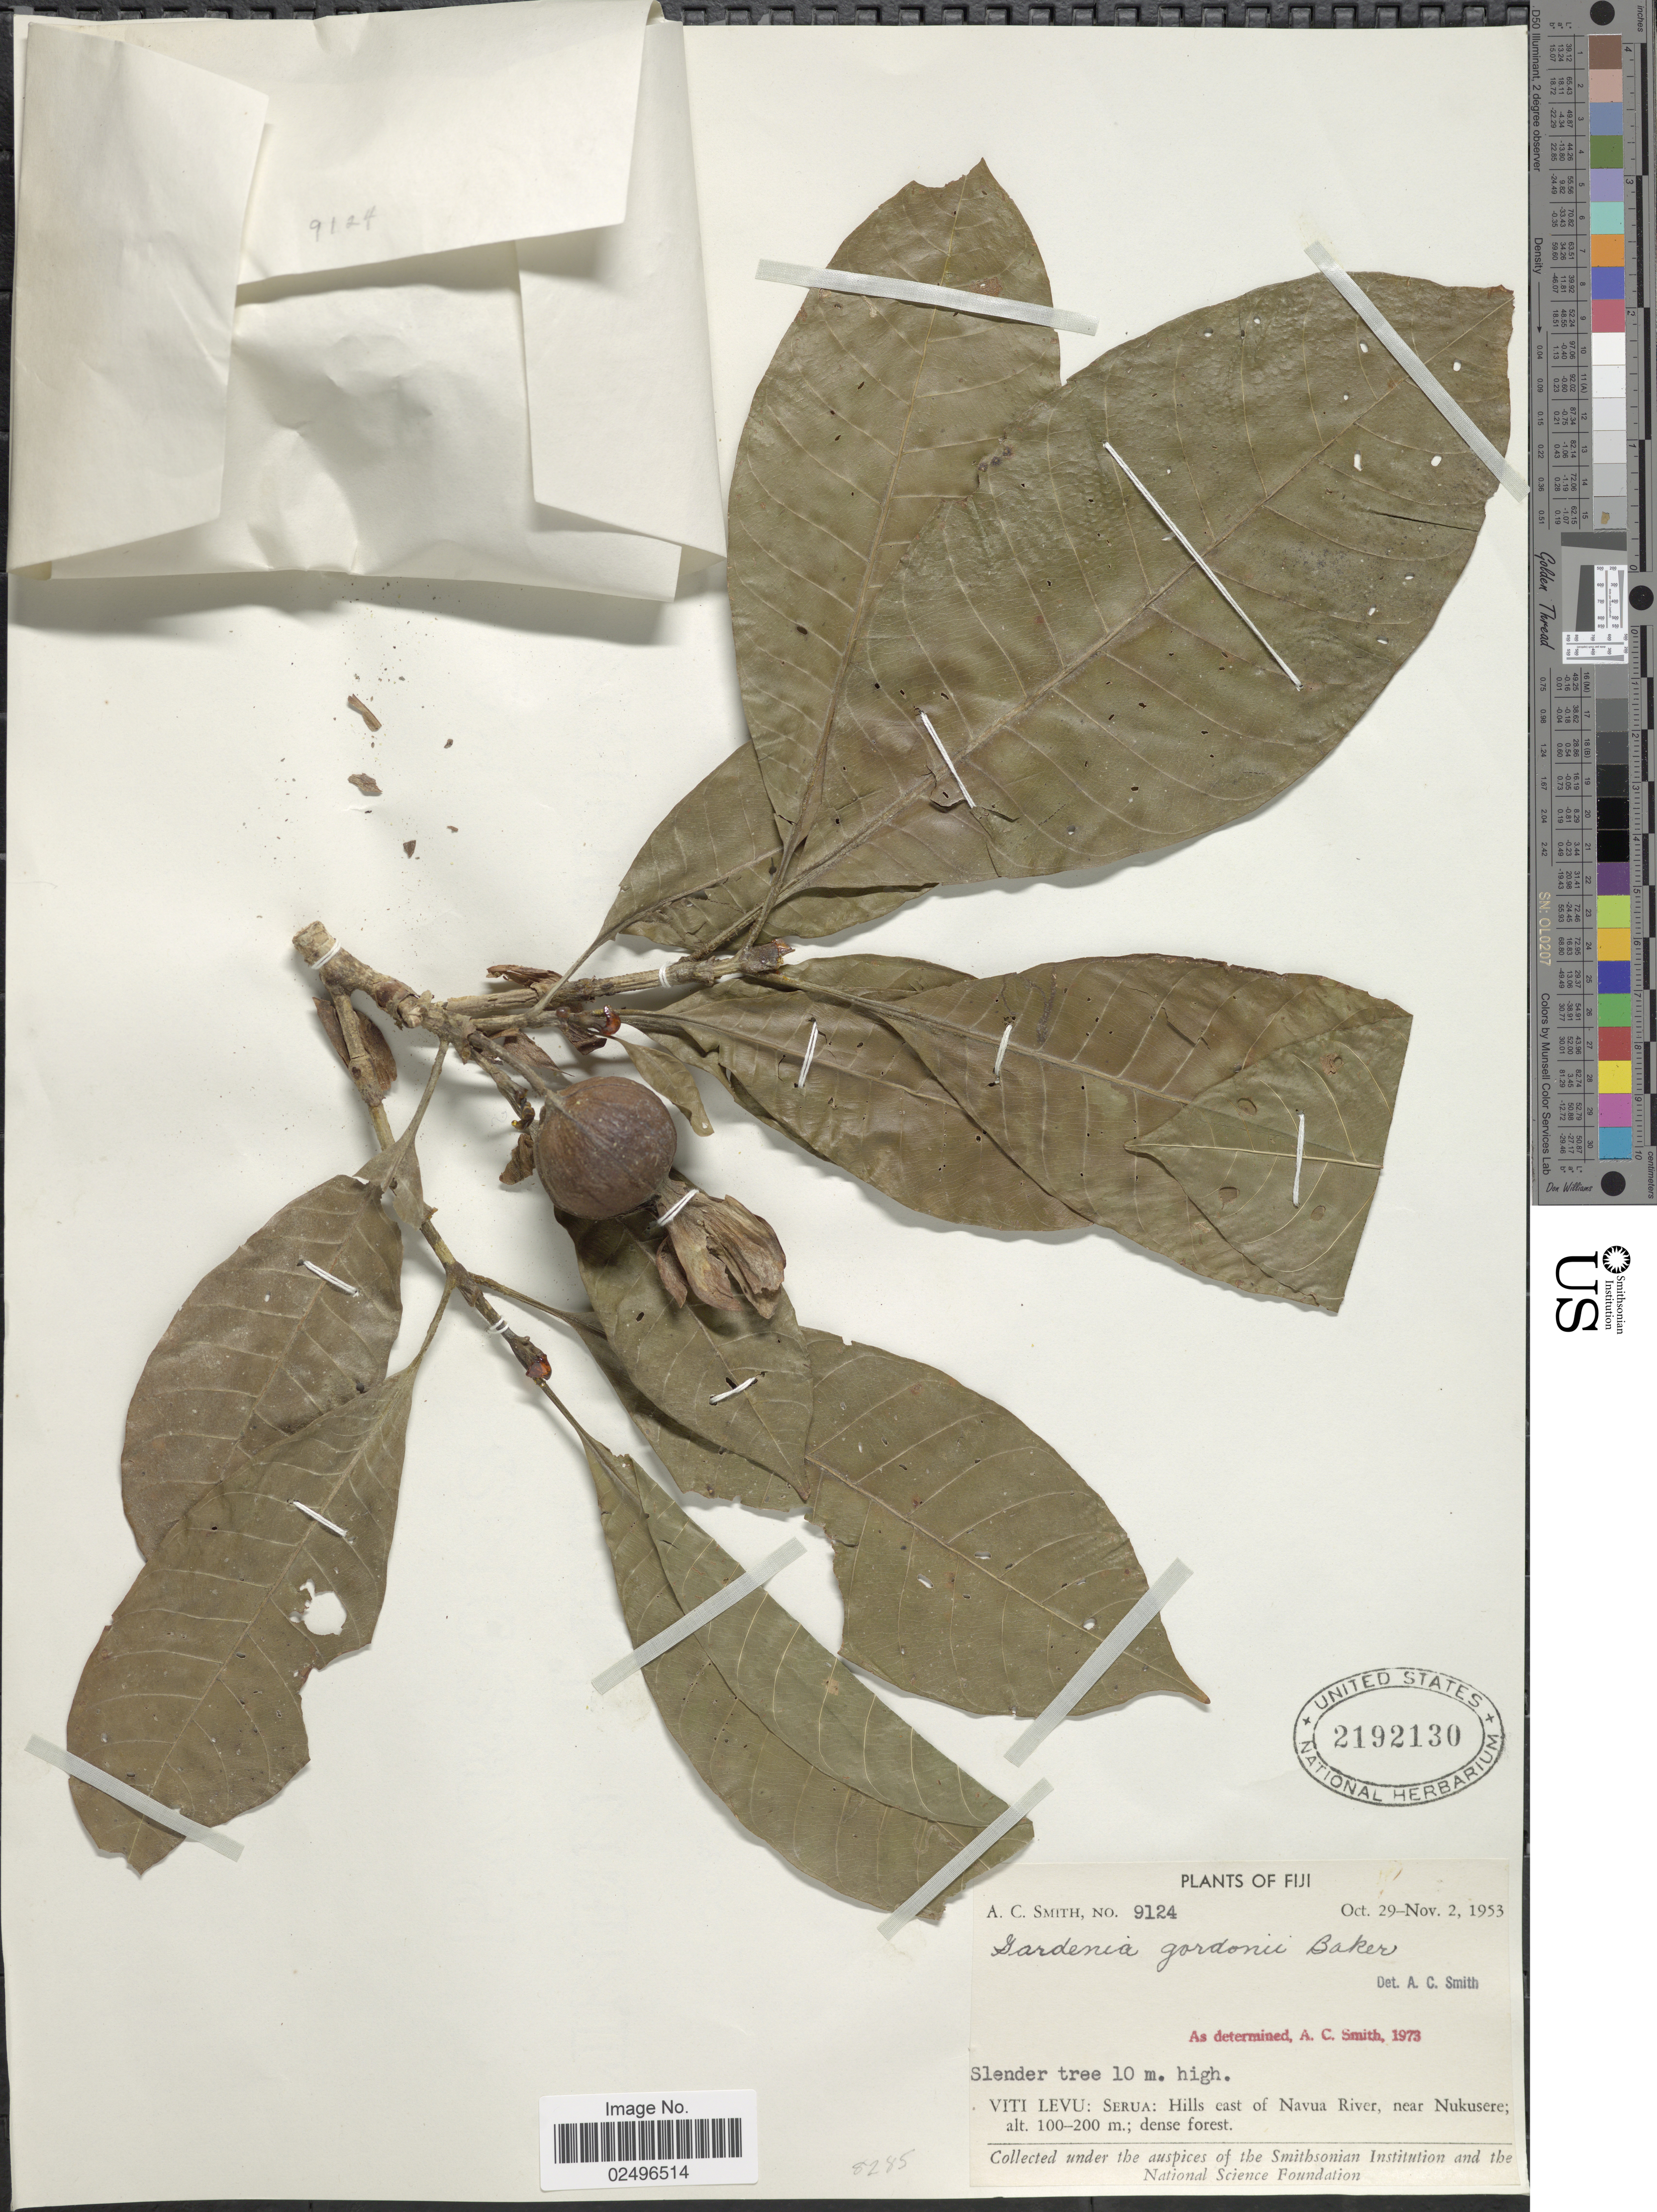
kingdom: Plantae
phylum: Tracheophyta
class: Magnoliopsida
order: Gentianales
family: Rubiaceae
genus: Gardenia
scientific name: Gardenia gordonii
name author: Baker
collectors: A. C. Smith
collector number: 9124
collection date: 1953-10-29/1953-11-02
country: Fiji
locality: Viti Levu: Serua, Hills east of Navua River, near Nukusere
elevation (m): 100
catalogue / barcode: US 2192130